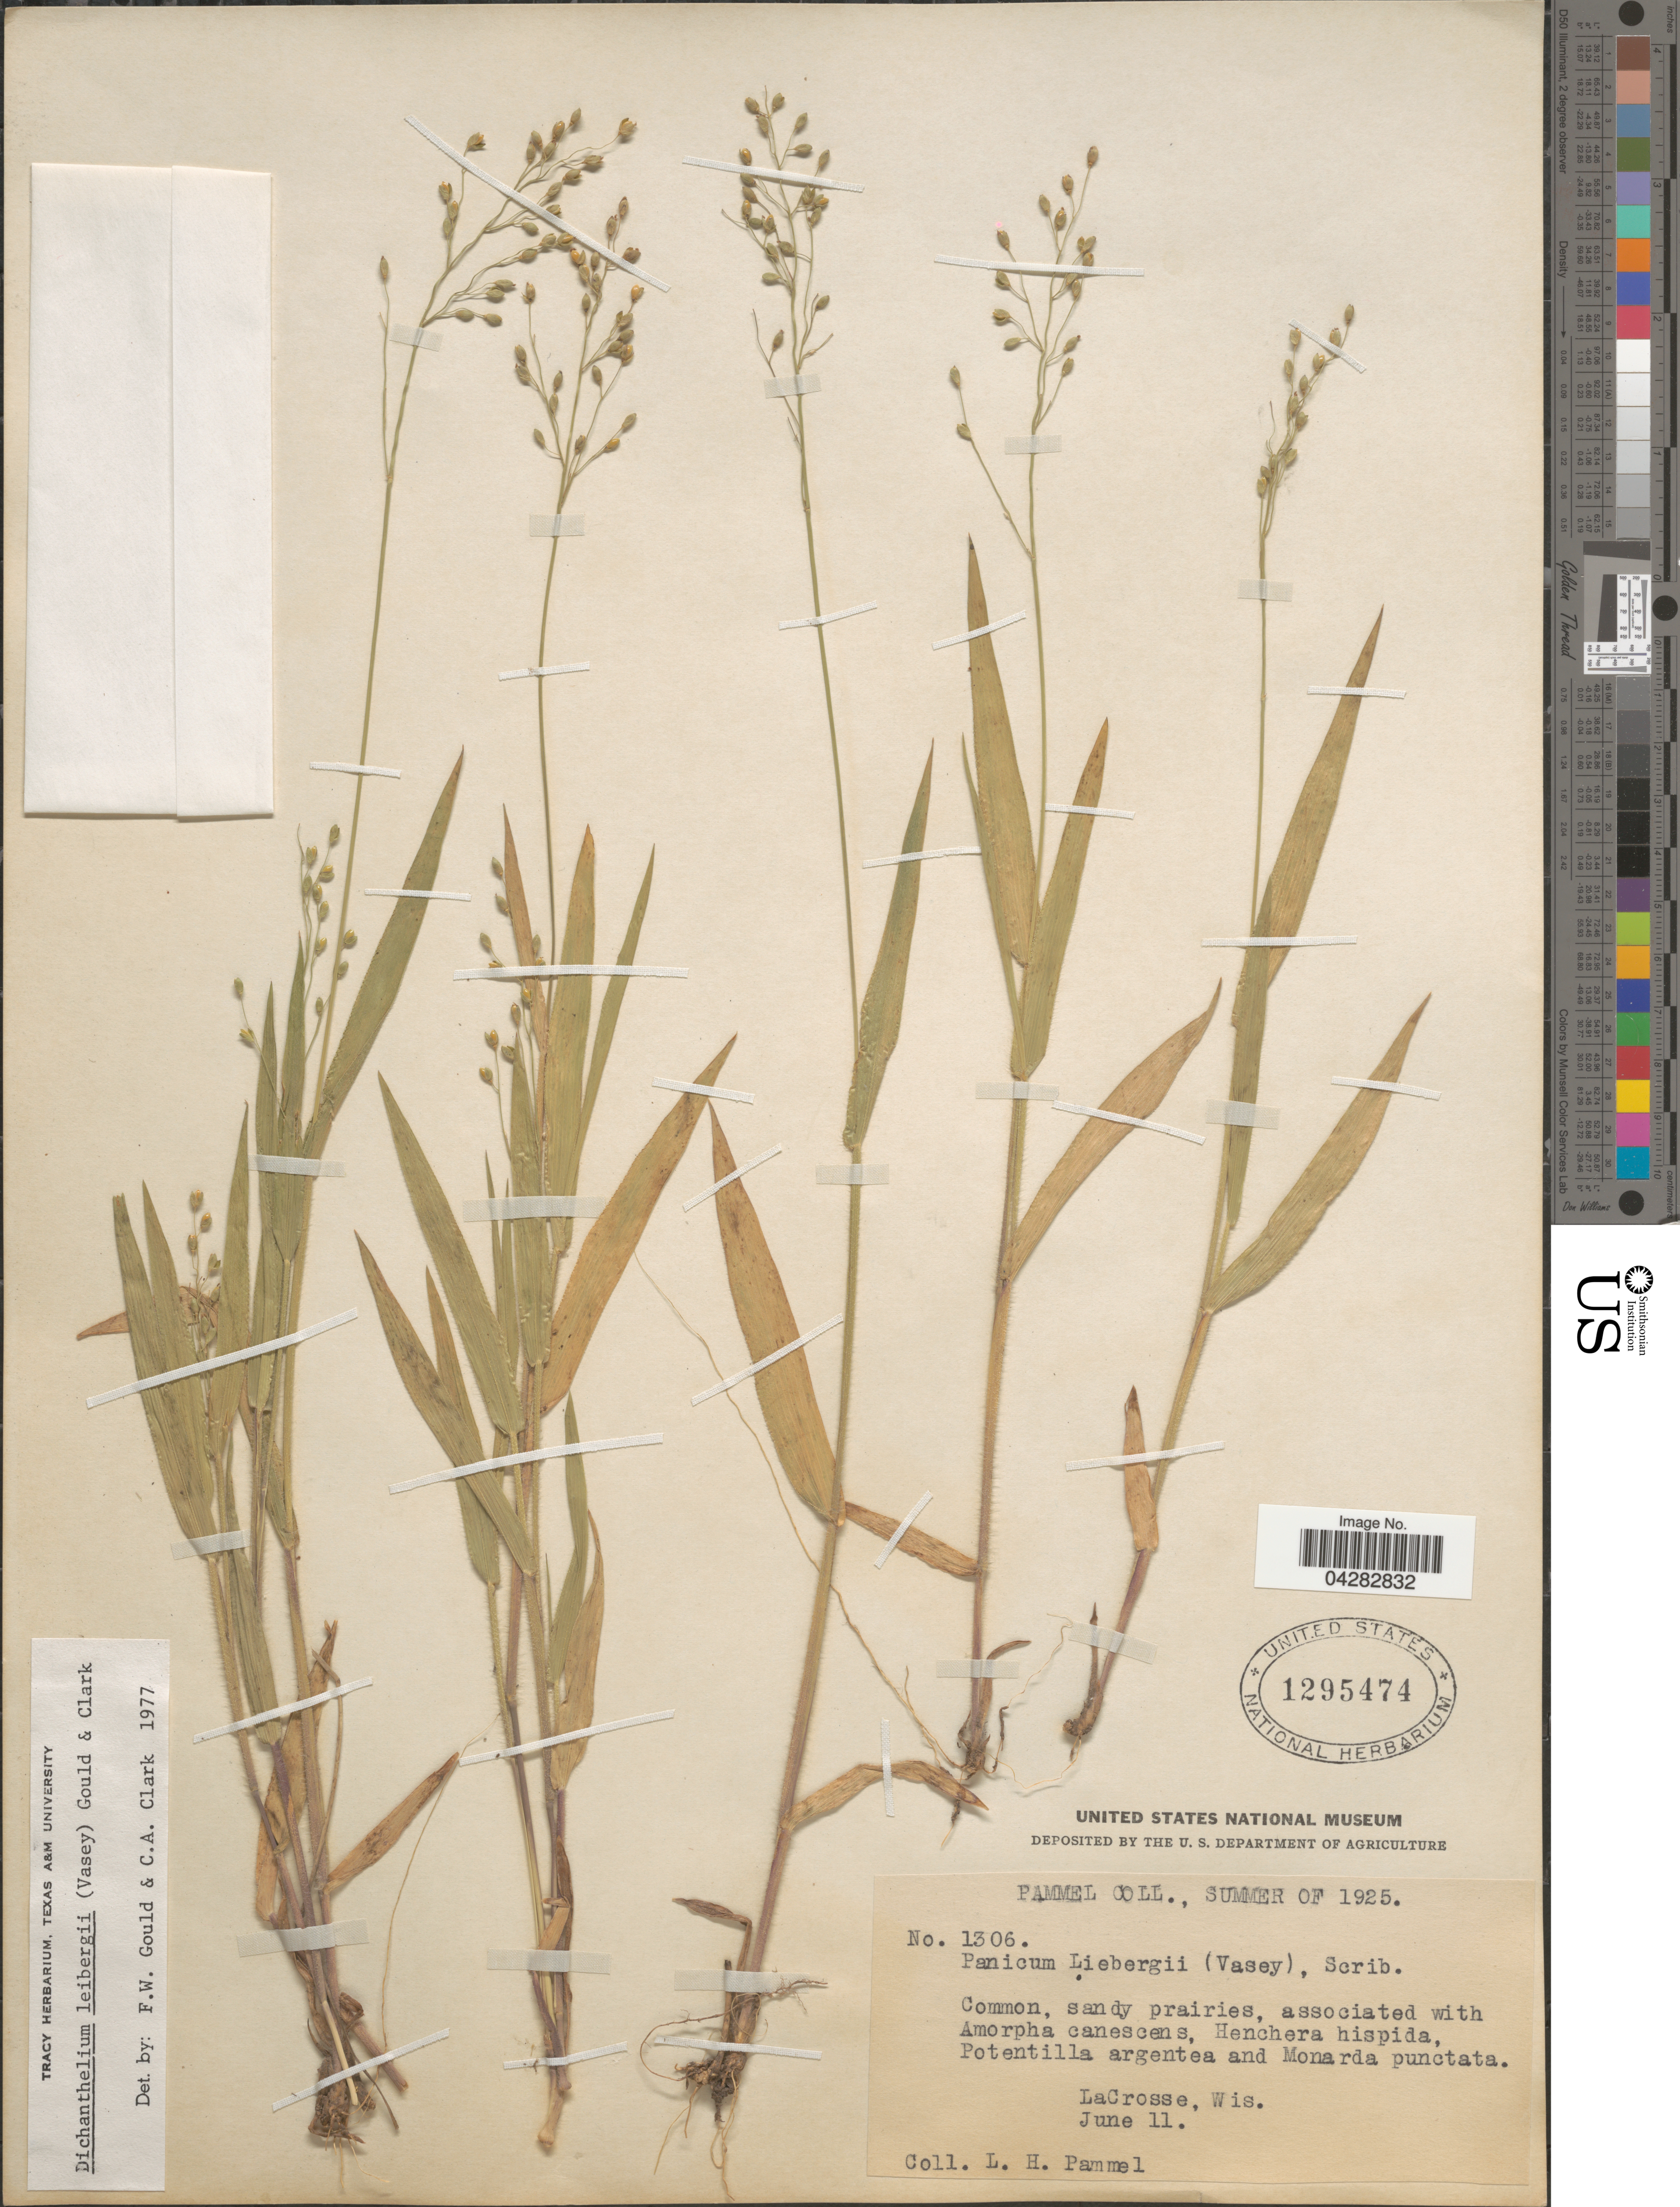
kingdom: Plantae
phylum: Tracheophyta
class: Liliopsida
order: Poales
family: Poaceae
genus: Dichanthelium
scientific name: Dichanthelium leibergii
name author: (Vasey) Gould & C.A. Clark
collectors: L. Pammel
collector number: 1306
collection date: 1925-06-11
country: United States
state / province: Wisconsin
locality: LaCrosse.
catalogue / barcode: US 1295474